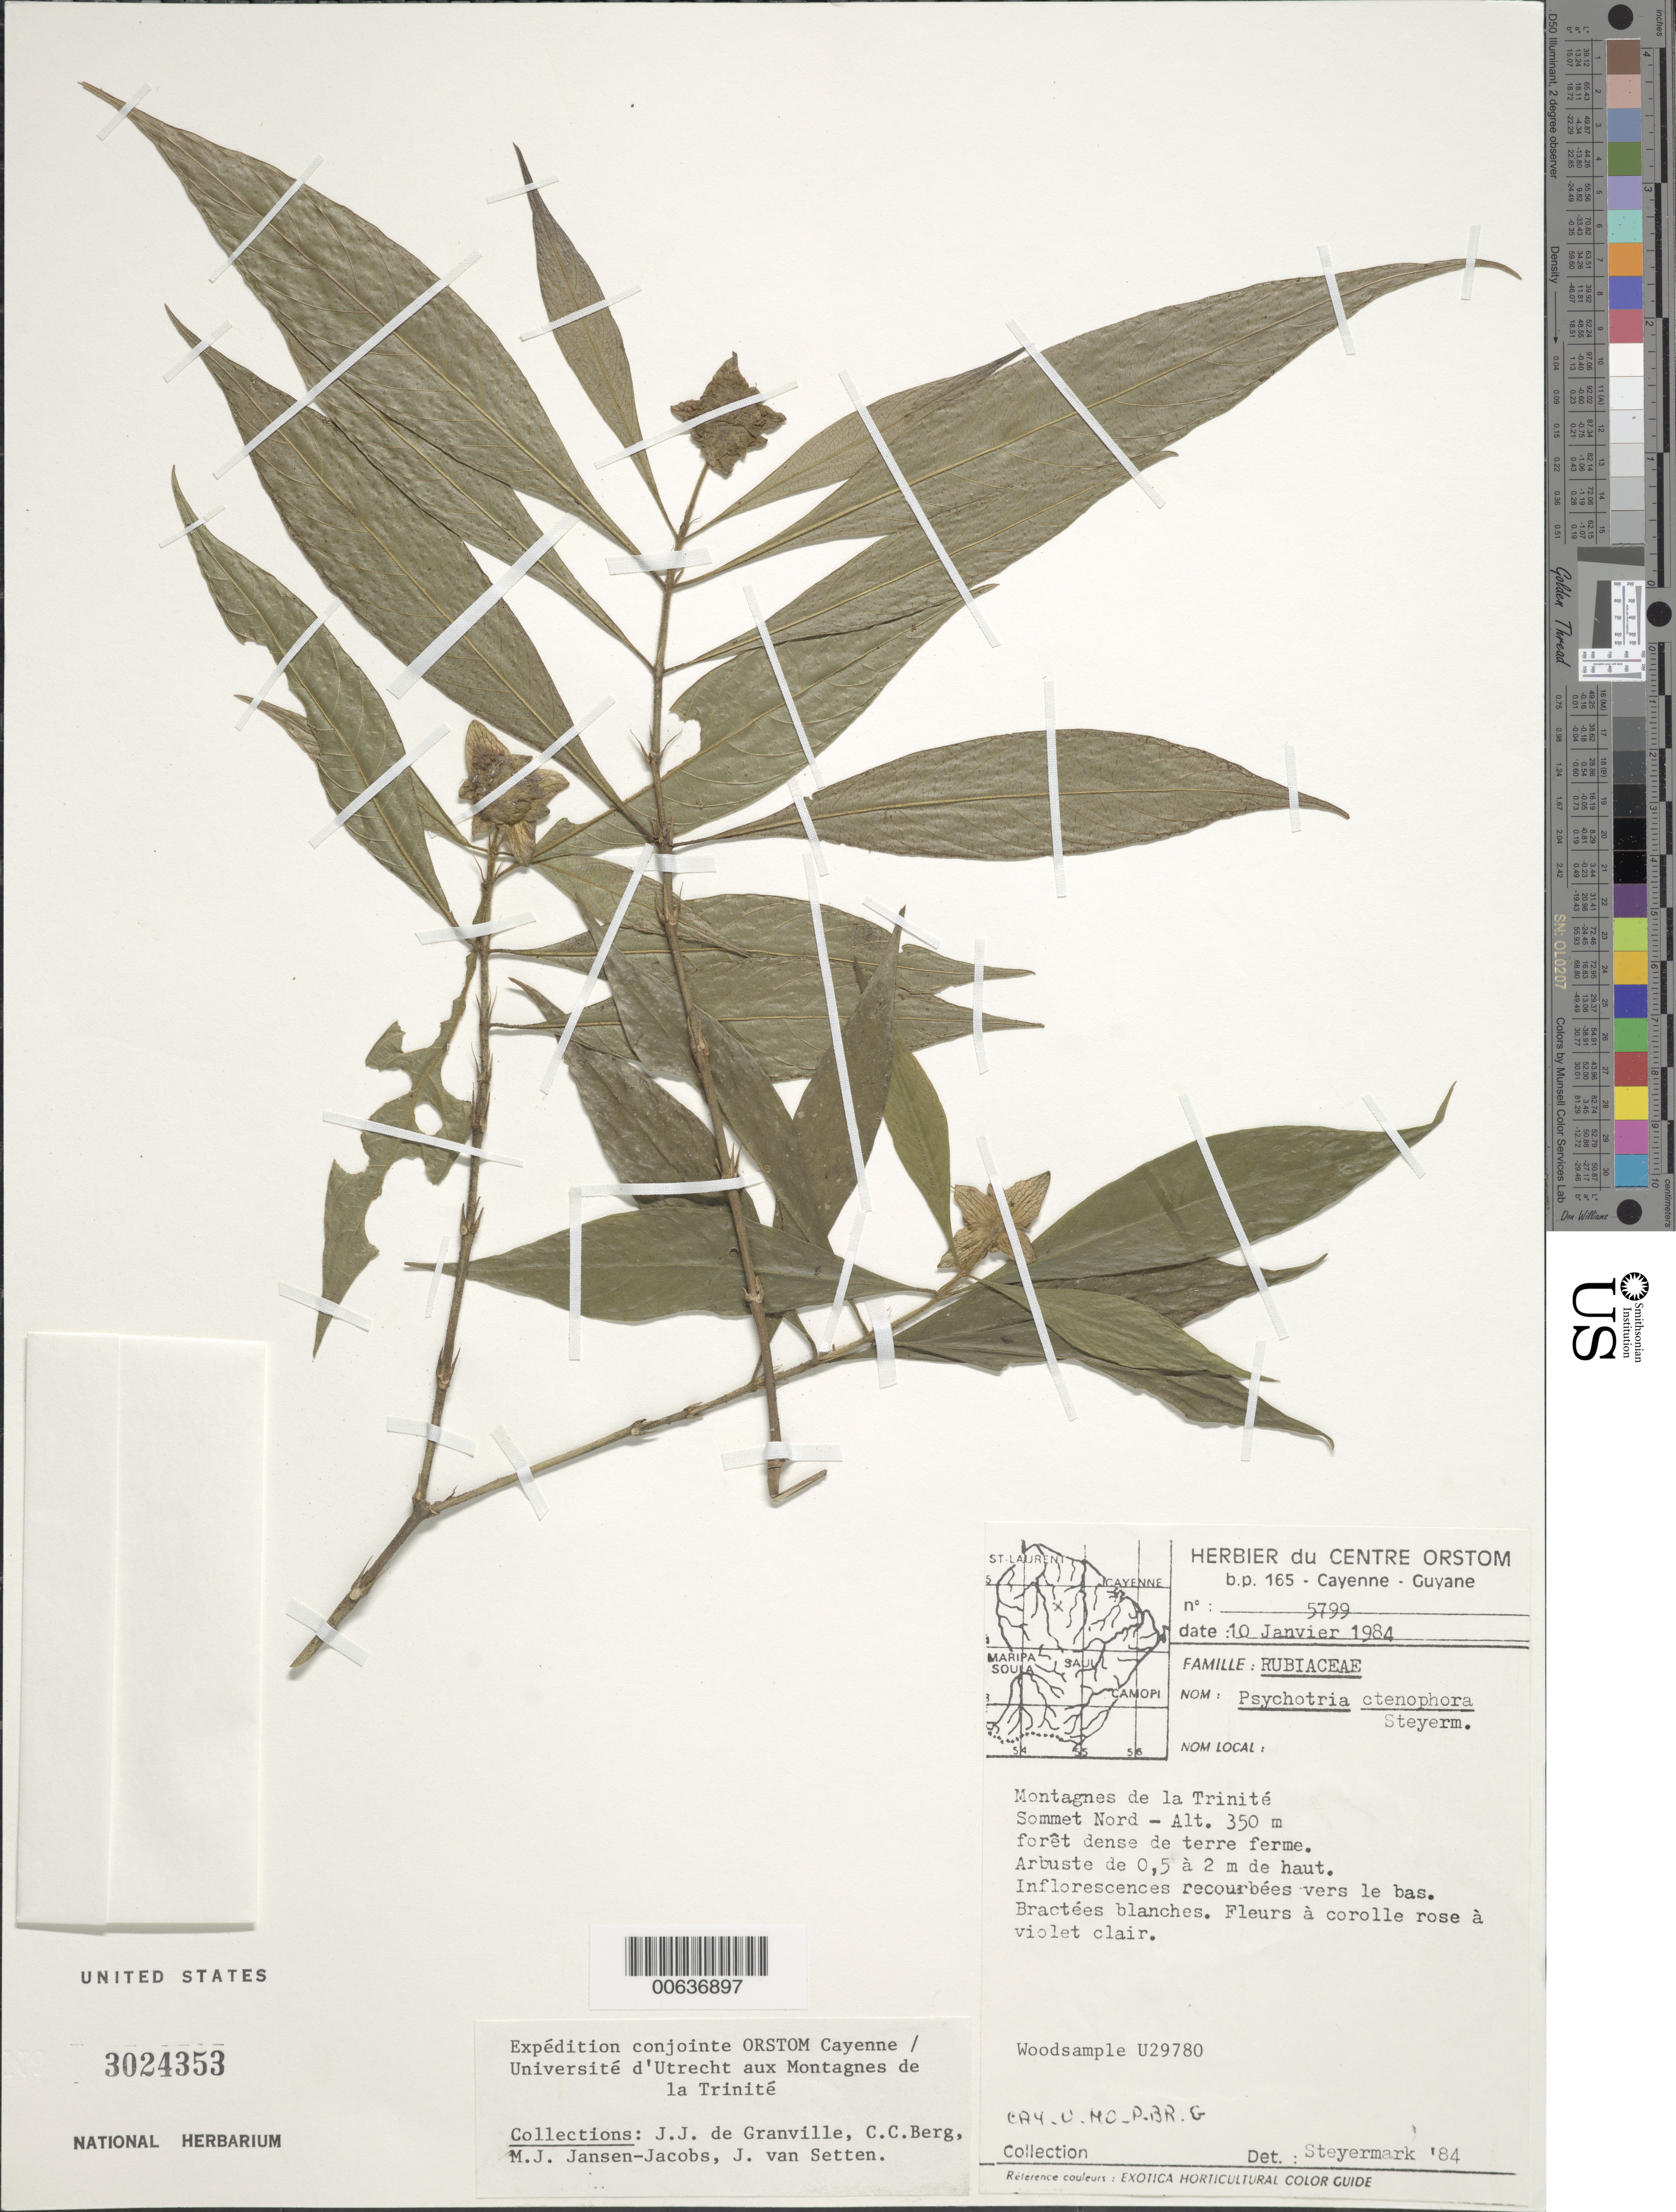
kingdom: Plantae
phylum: Tracheophyta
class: Magnoliopsida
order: Gentianales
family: Rubiaceae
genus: Palicourea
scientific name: Palicourea bracteocardia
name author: (DC.) Delprete & J.H. Kirkbr.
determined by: Kirkbride, J. H., Jr.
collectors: J.-J. de Granville, C. C. Berg, M. J. Jansen-Jacobs & J. van Setten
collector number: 5799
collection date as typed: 10-Jan-84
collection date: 1984-01-10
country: French Guiana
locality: Montagnes de la Trinité, sommet Nord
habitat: Foret dense sur terre ferme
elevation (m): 350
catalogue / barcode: US 3024353